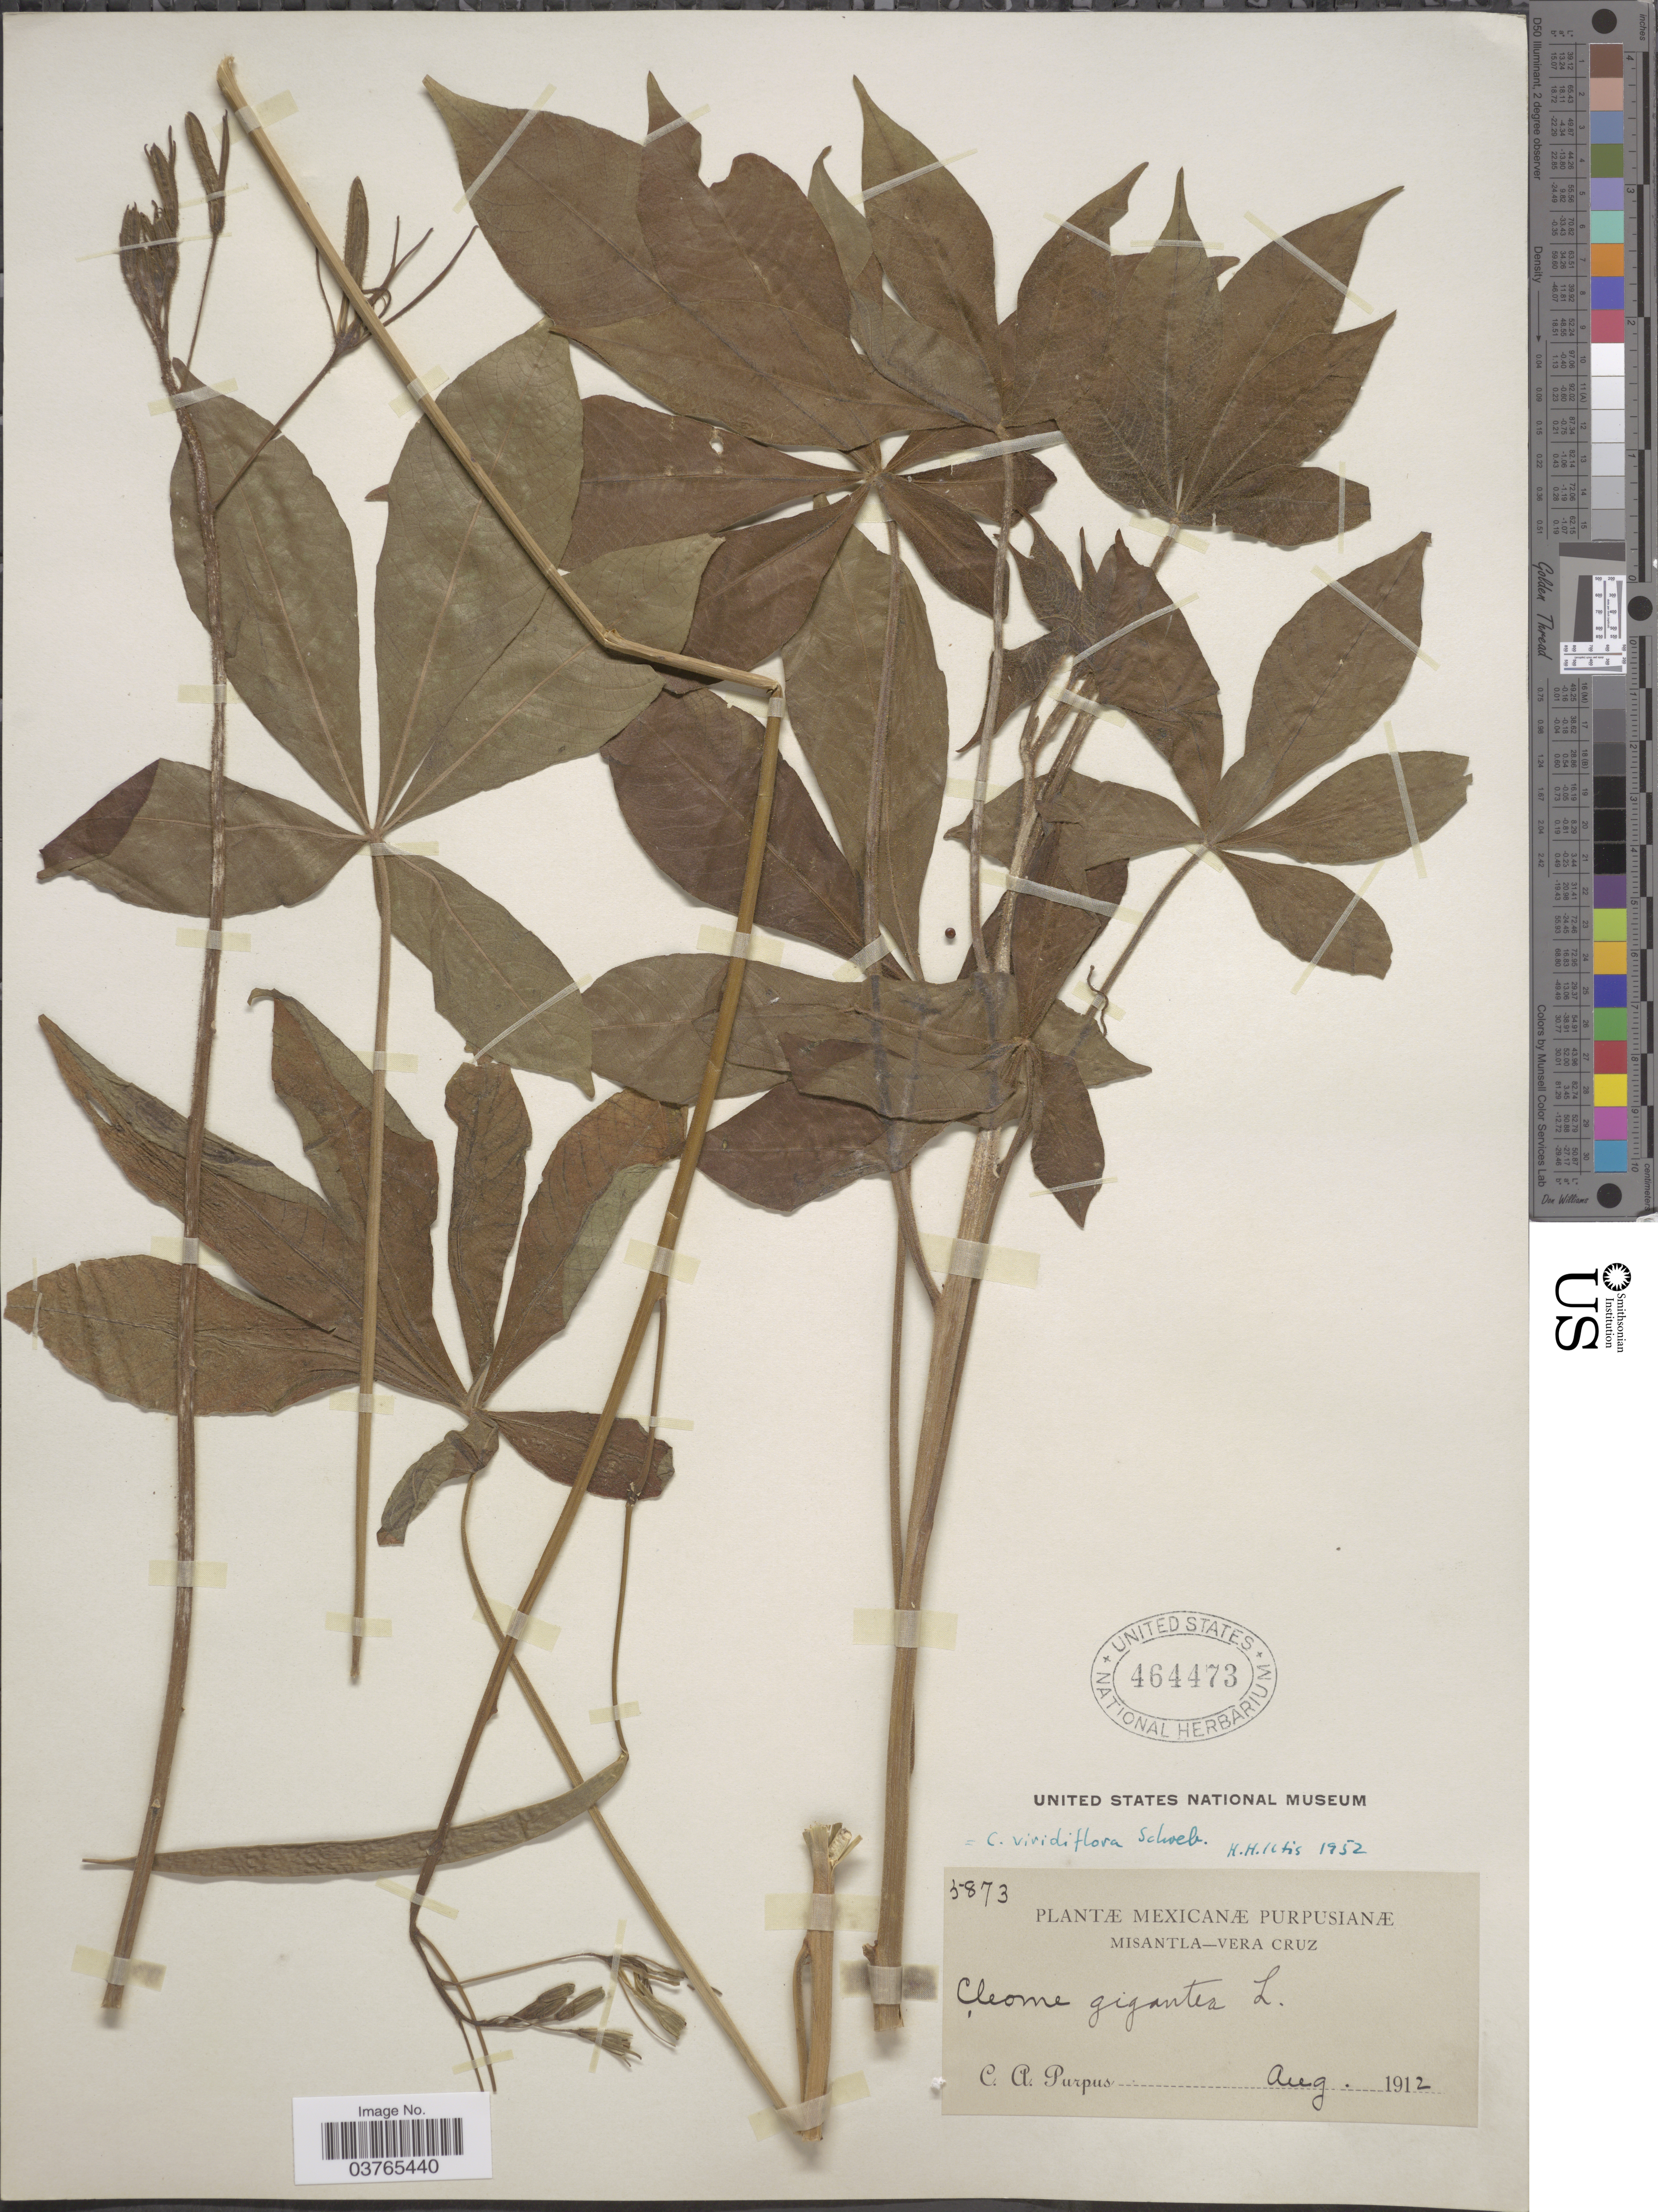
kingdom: Plantae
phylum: Tracheophyta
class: Magnoliopsida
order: Brassicales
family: Cleomaceae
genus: Melidiscus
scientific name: Melidiscus gigantea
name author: (L.) Raf.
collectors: C. A. Purpus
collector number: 5873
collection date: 1912-08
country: Mexico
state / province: Veracruz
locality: Misantla - Vera Cruz.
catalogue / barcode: US 464473